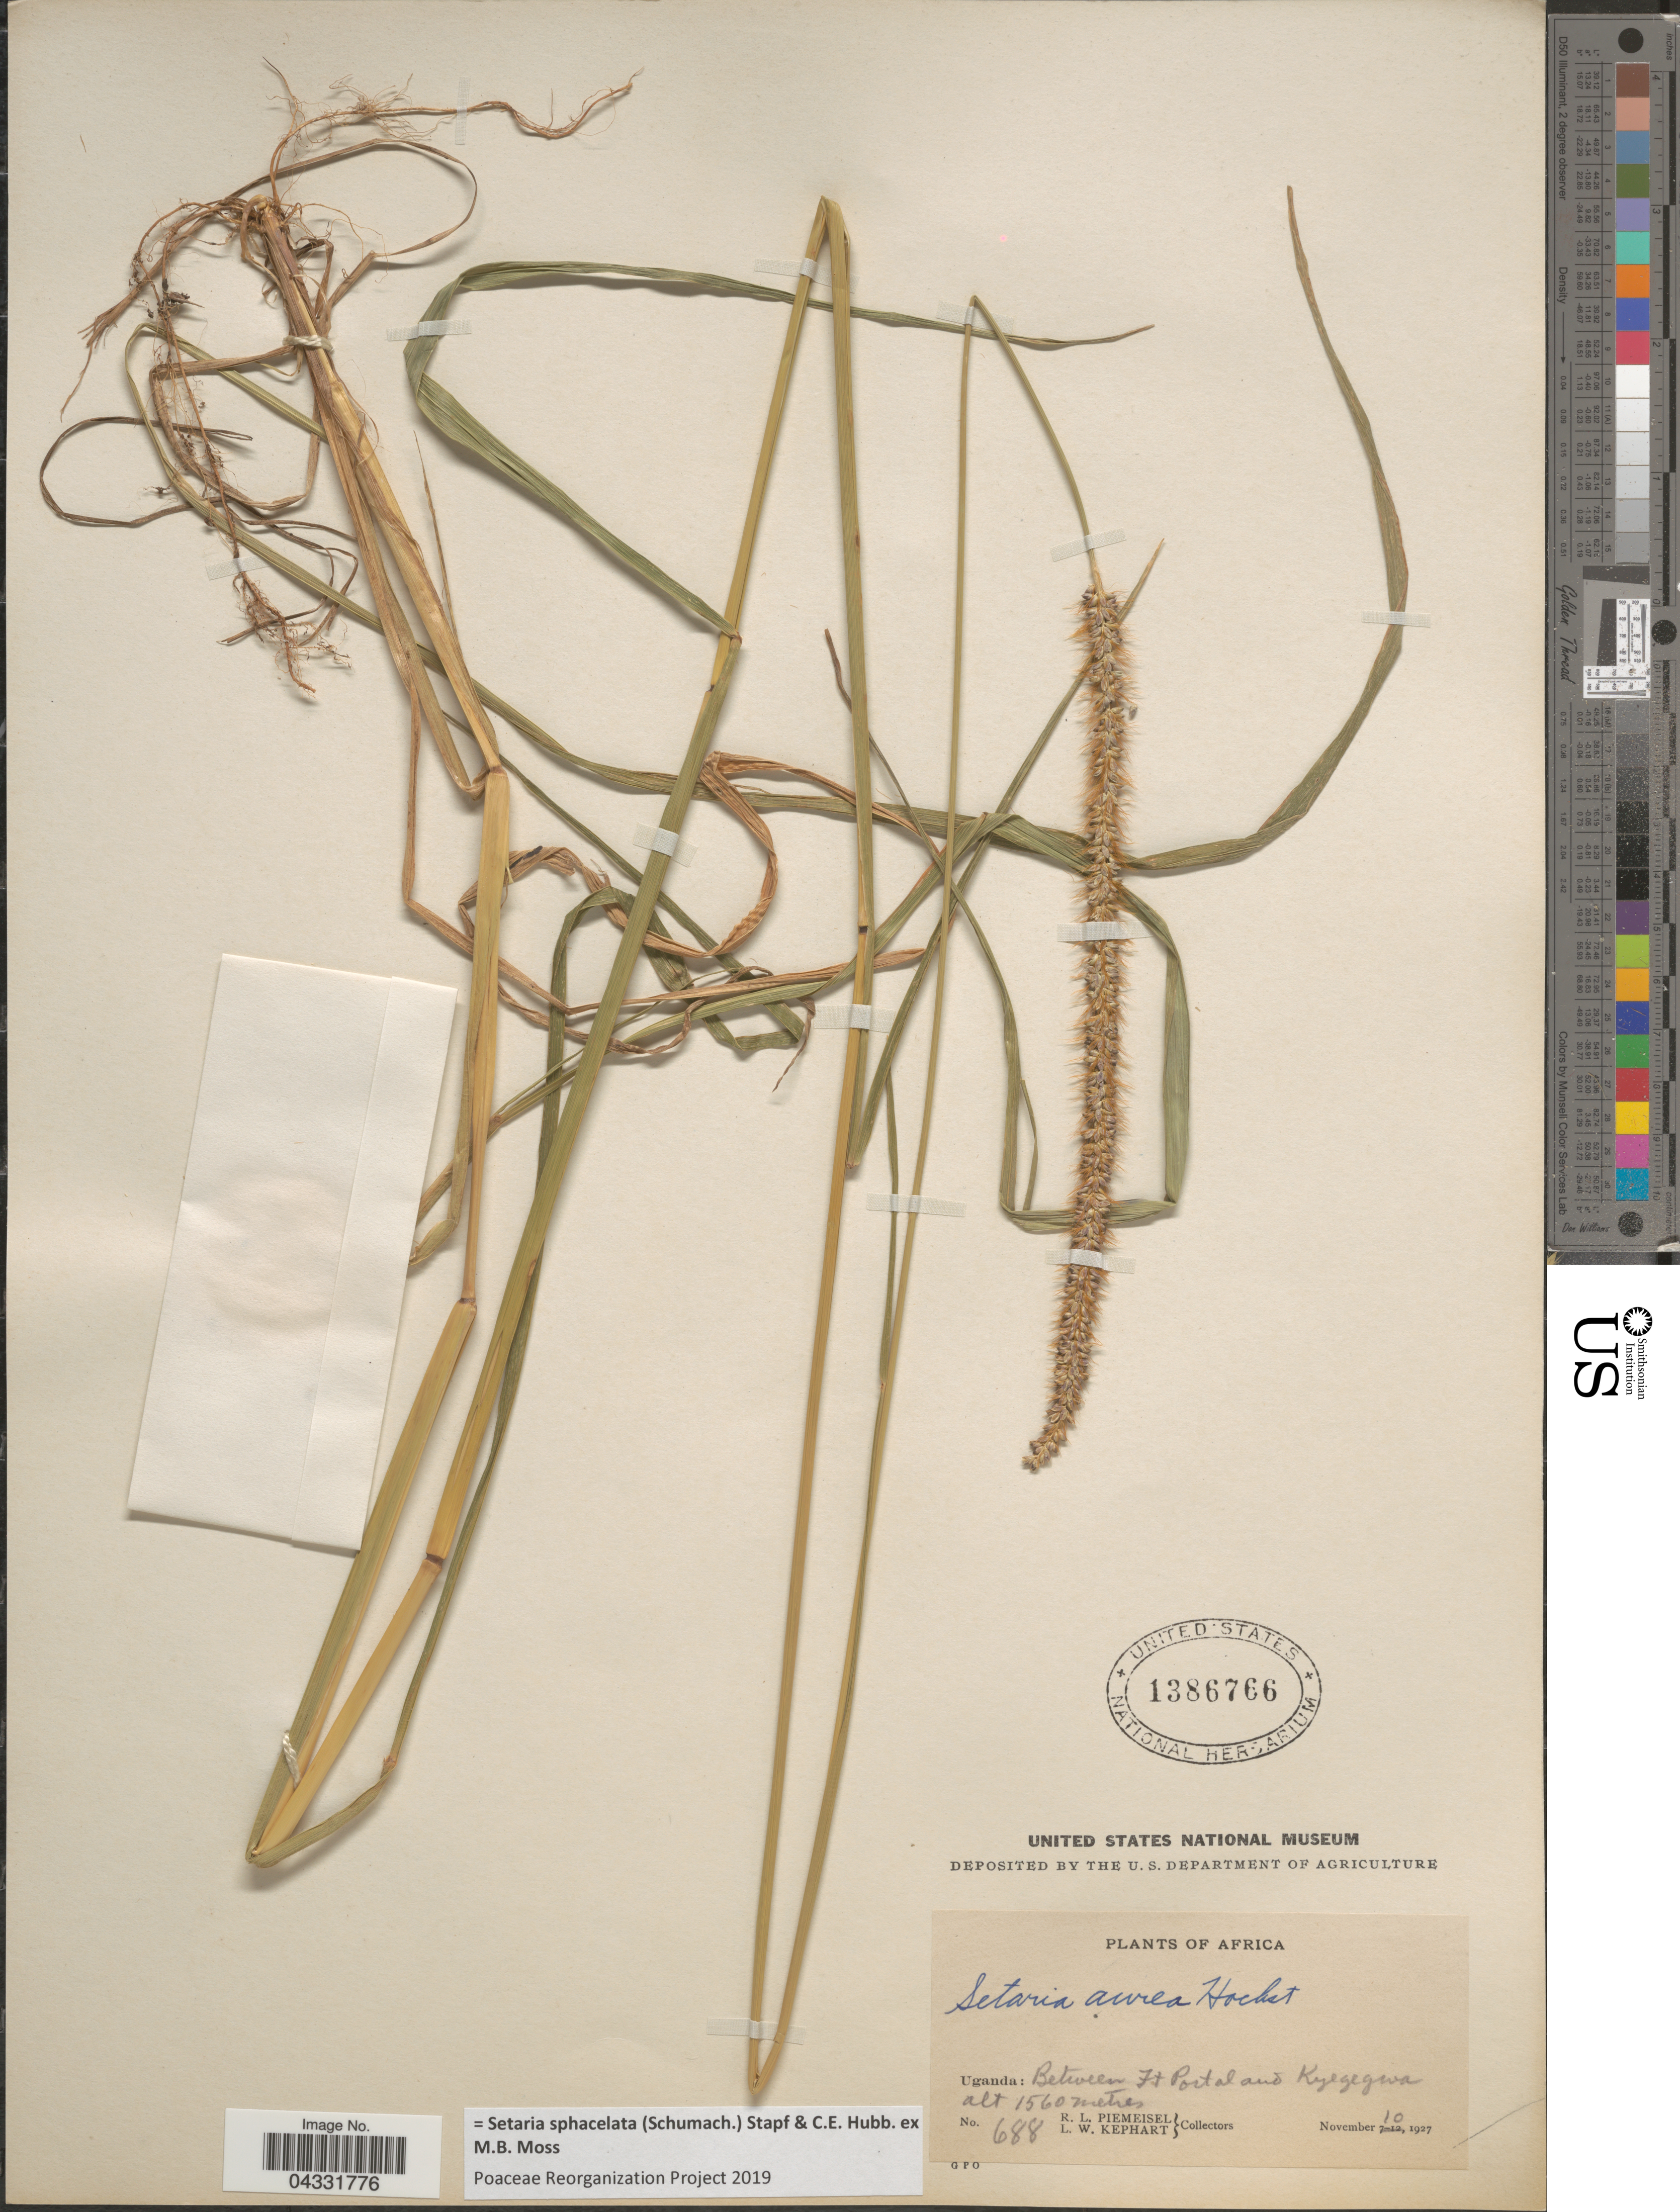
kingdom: Plantae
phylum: Tracheophyta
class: Liliopsida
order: Poales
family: Poaceae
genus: Setaria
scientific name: Setaria sphacelata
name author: (Schumach.) Stapf & Hubb. ex Moss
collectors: R. L. Piemeisel & L. W. Kephart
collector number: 688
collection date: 1927-11-10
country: Uganda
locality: Between Ft Portal and Kyegegwa.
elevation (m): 1560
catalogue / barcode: US 1386766